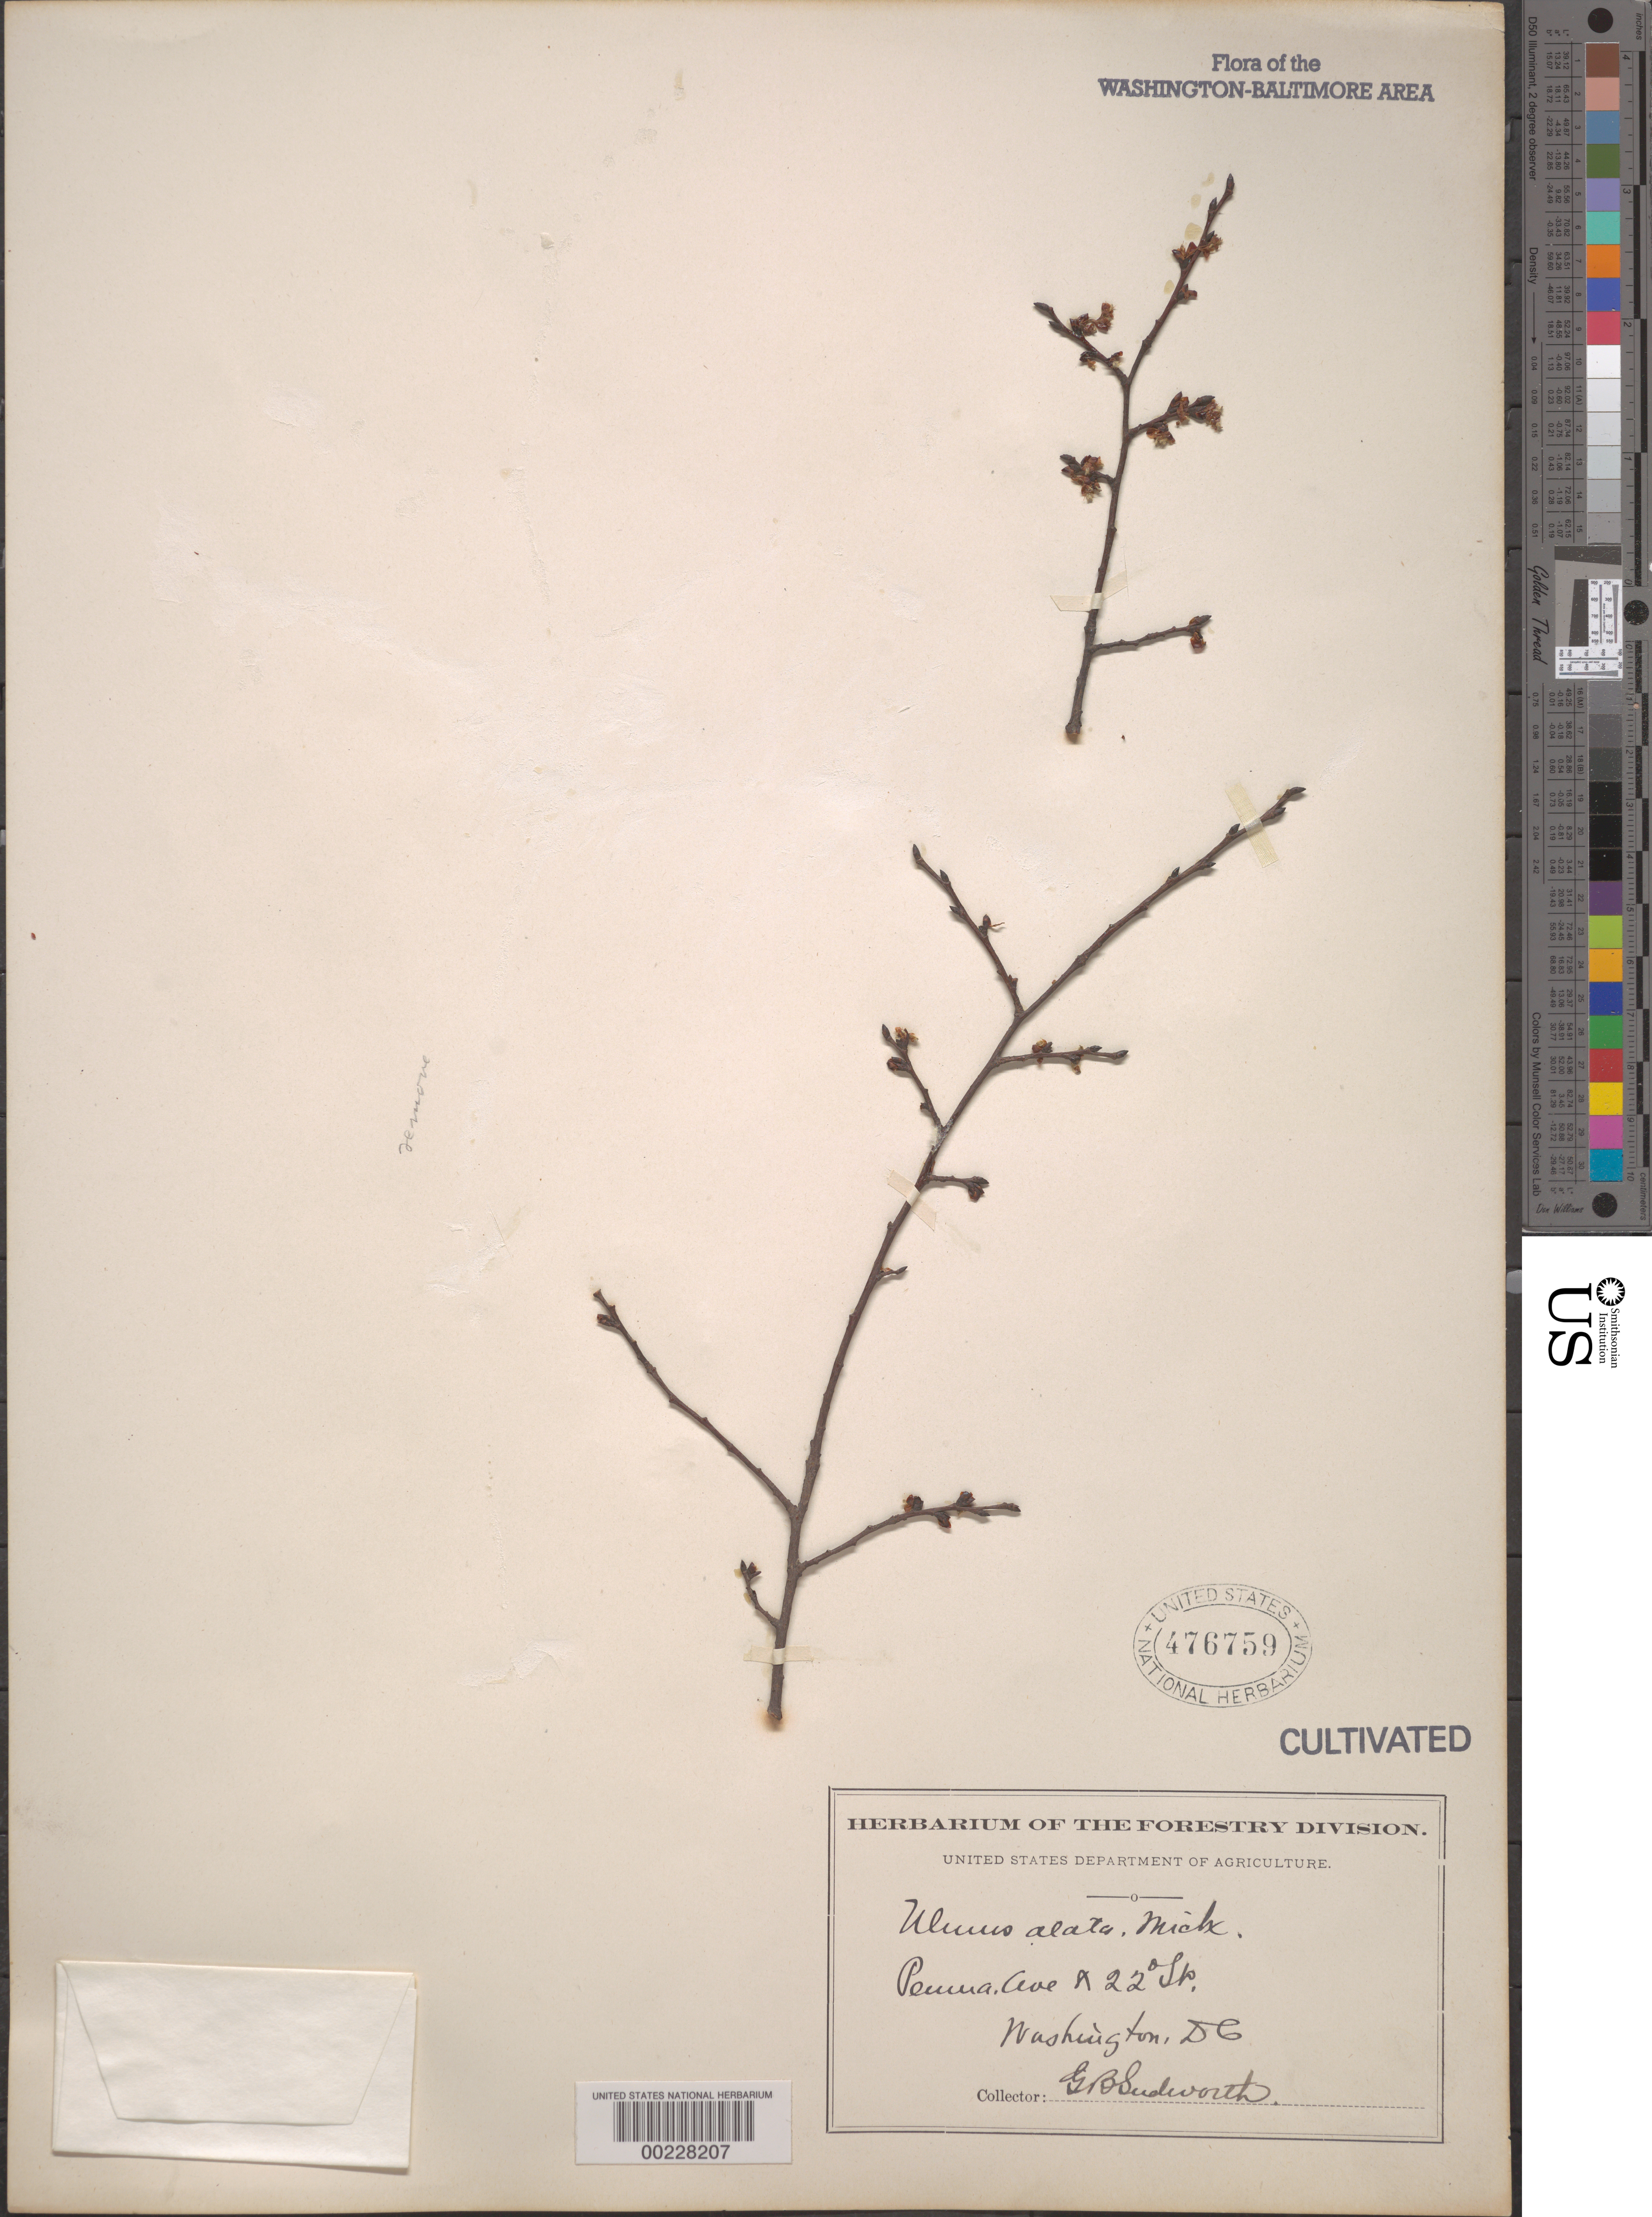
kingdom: Plantae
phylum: Tracheophyta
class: Magnoliopsida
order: Rosales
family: Ulmaceae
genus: Ulmus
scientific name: Ulmus alata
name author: Michx.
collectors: G. B. Sudworth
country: United States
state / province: District of Columbia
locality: Pennsylvania Ave. & 22nd St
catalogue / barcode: US 476759